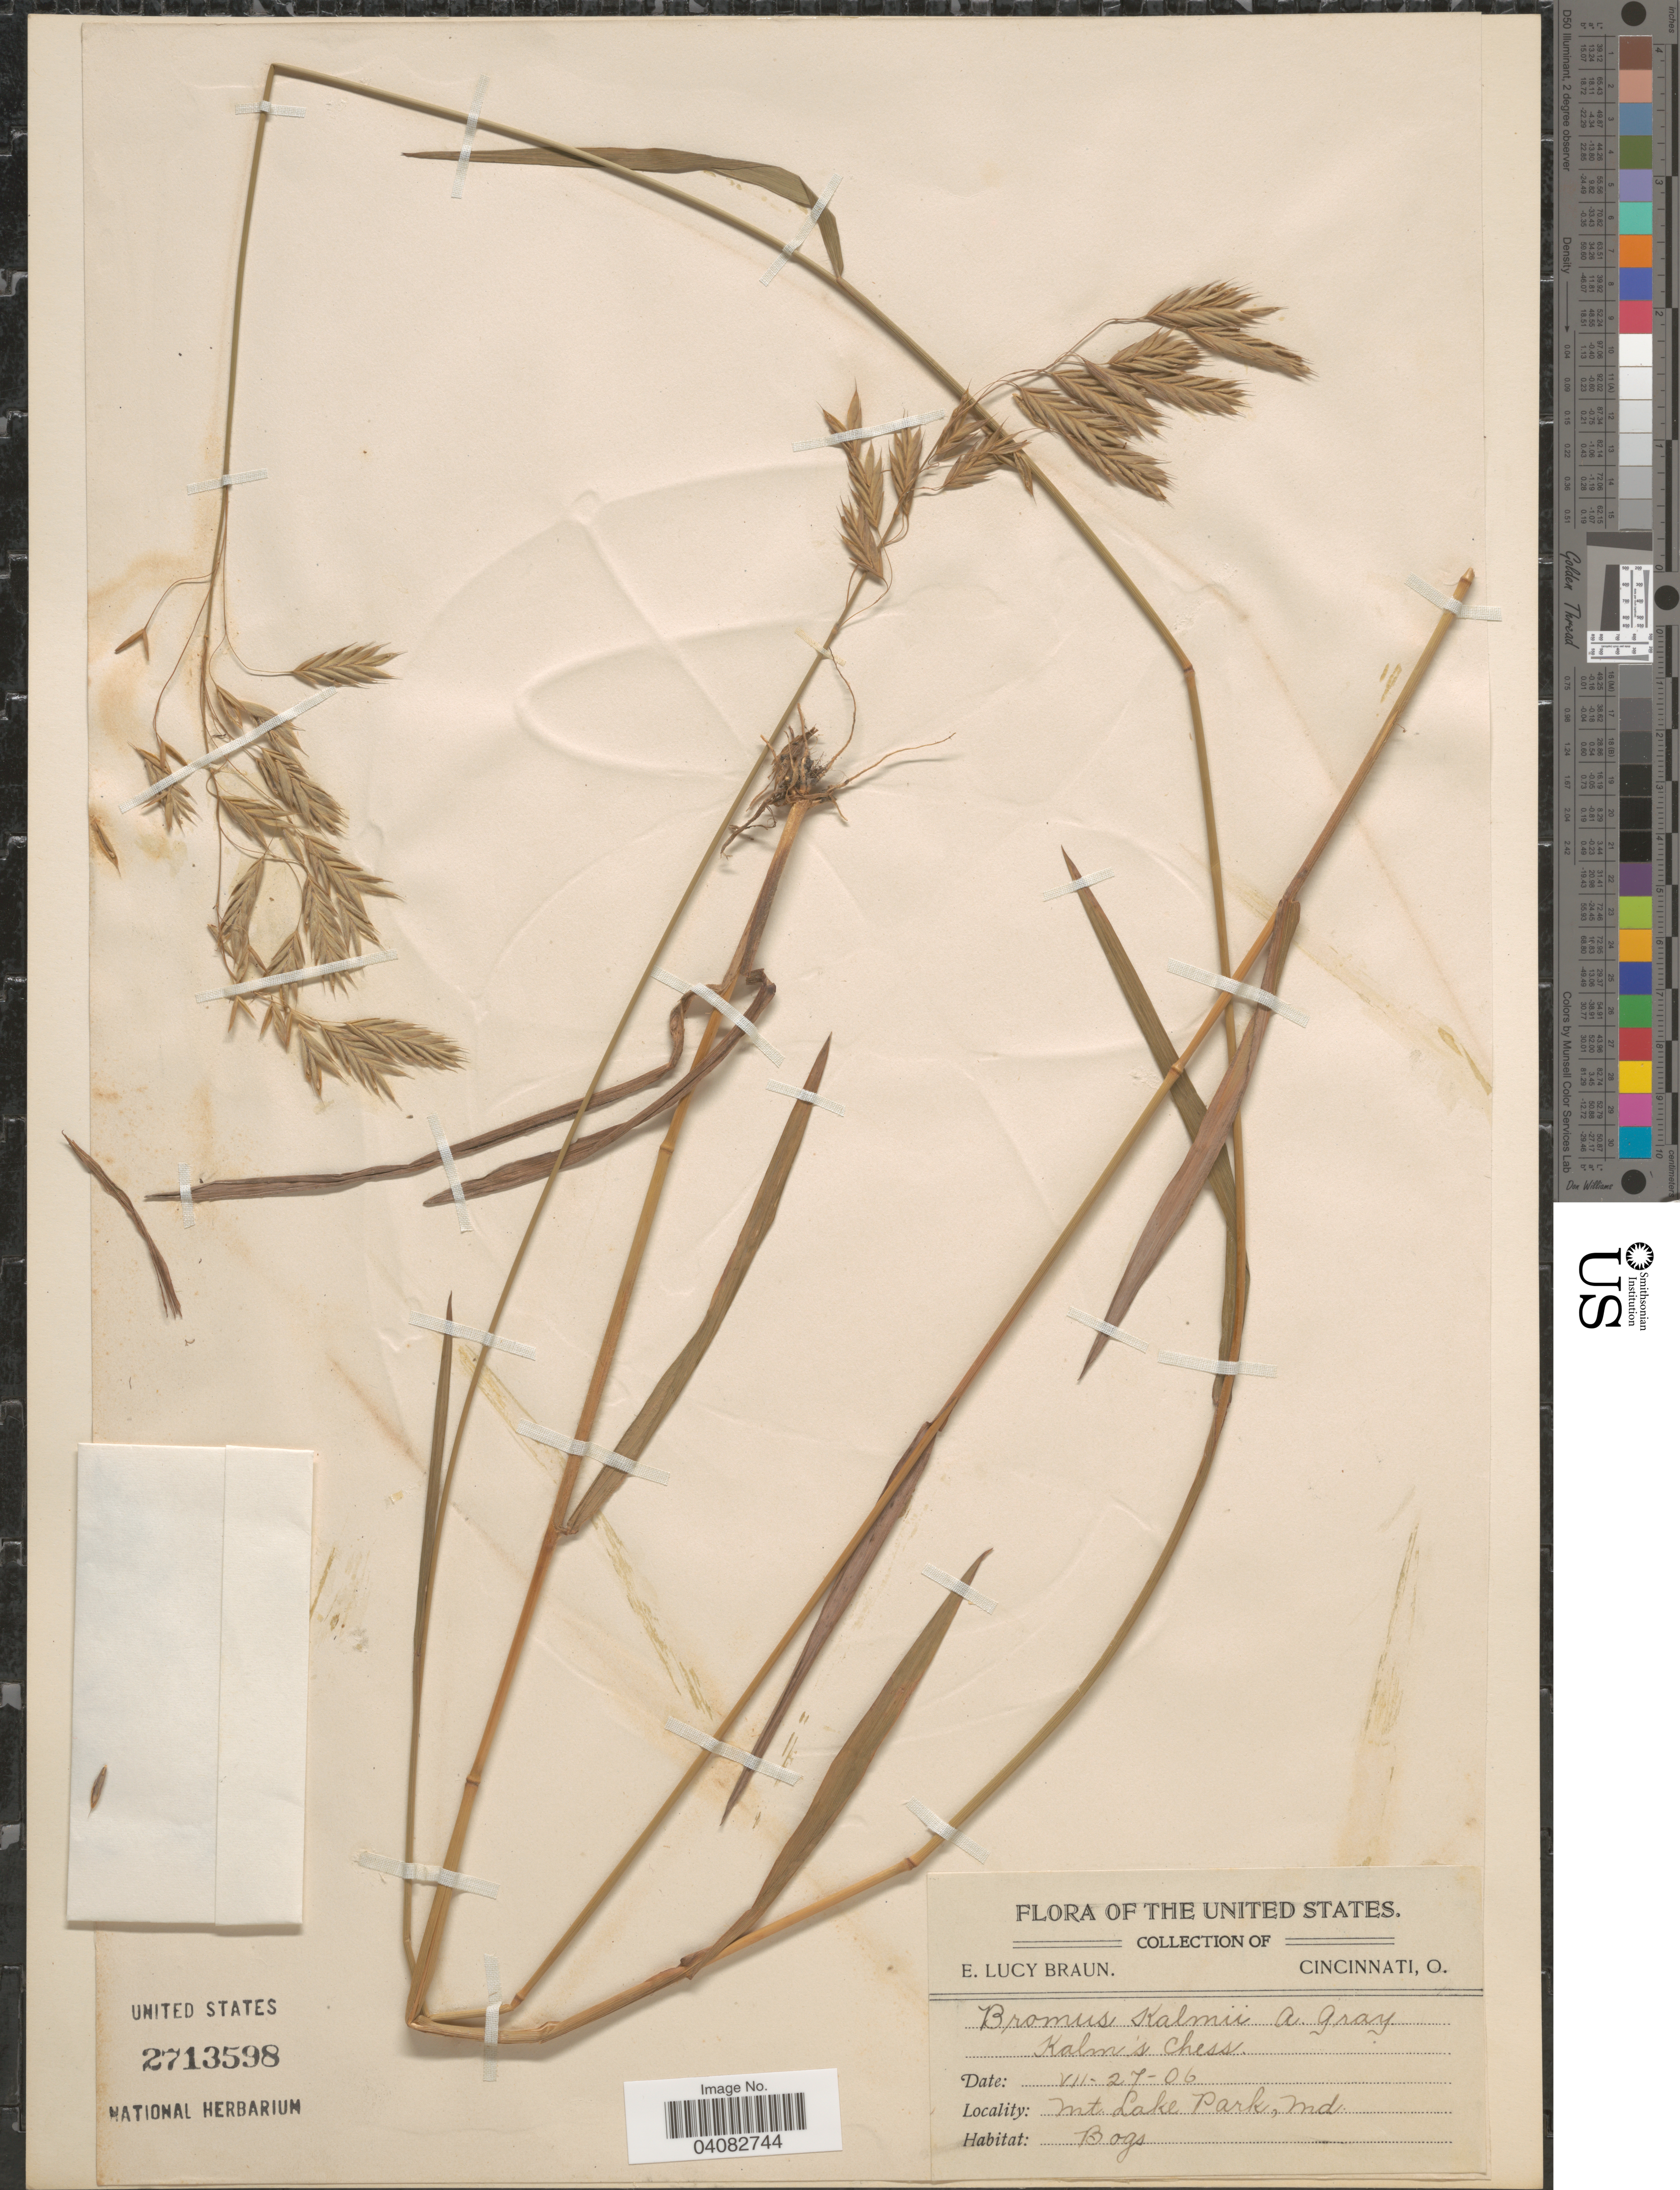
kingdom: Plantae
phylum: Tracheophyta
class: Liliopsida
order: Poales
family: Poaceae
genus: Bromus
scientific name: Bromus kalmii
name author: A. Gray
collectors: E. L. Braun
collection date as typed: Transcribed d/m/y: 27/7/6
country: United States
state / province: Maryland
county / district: Garrett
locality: Mt. Lake Park.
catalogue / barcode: US 2713598